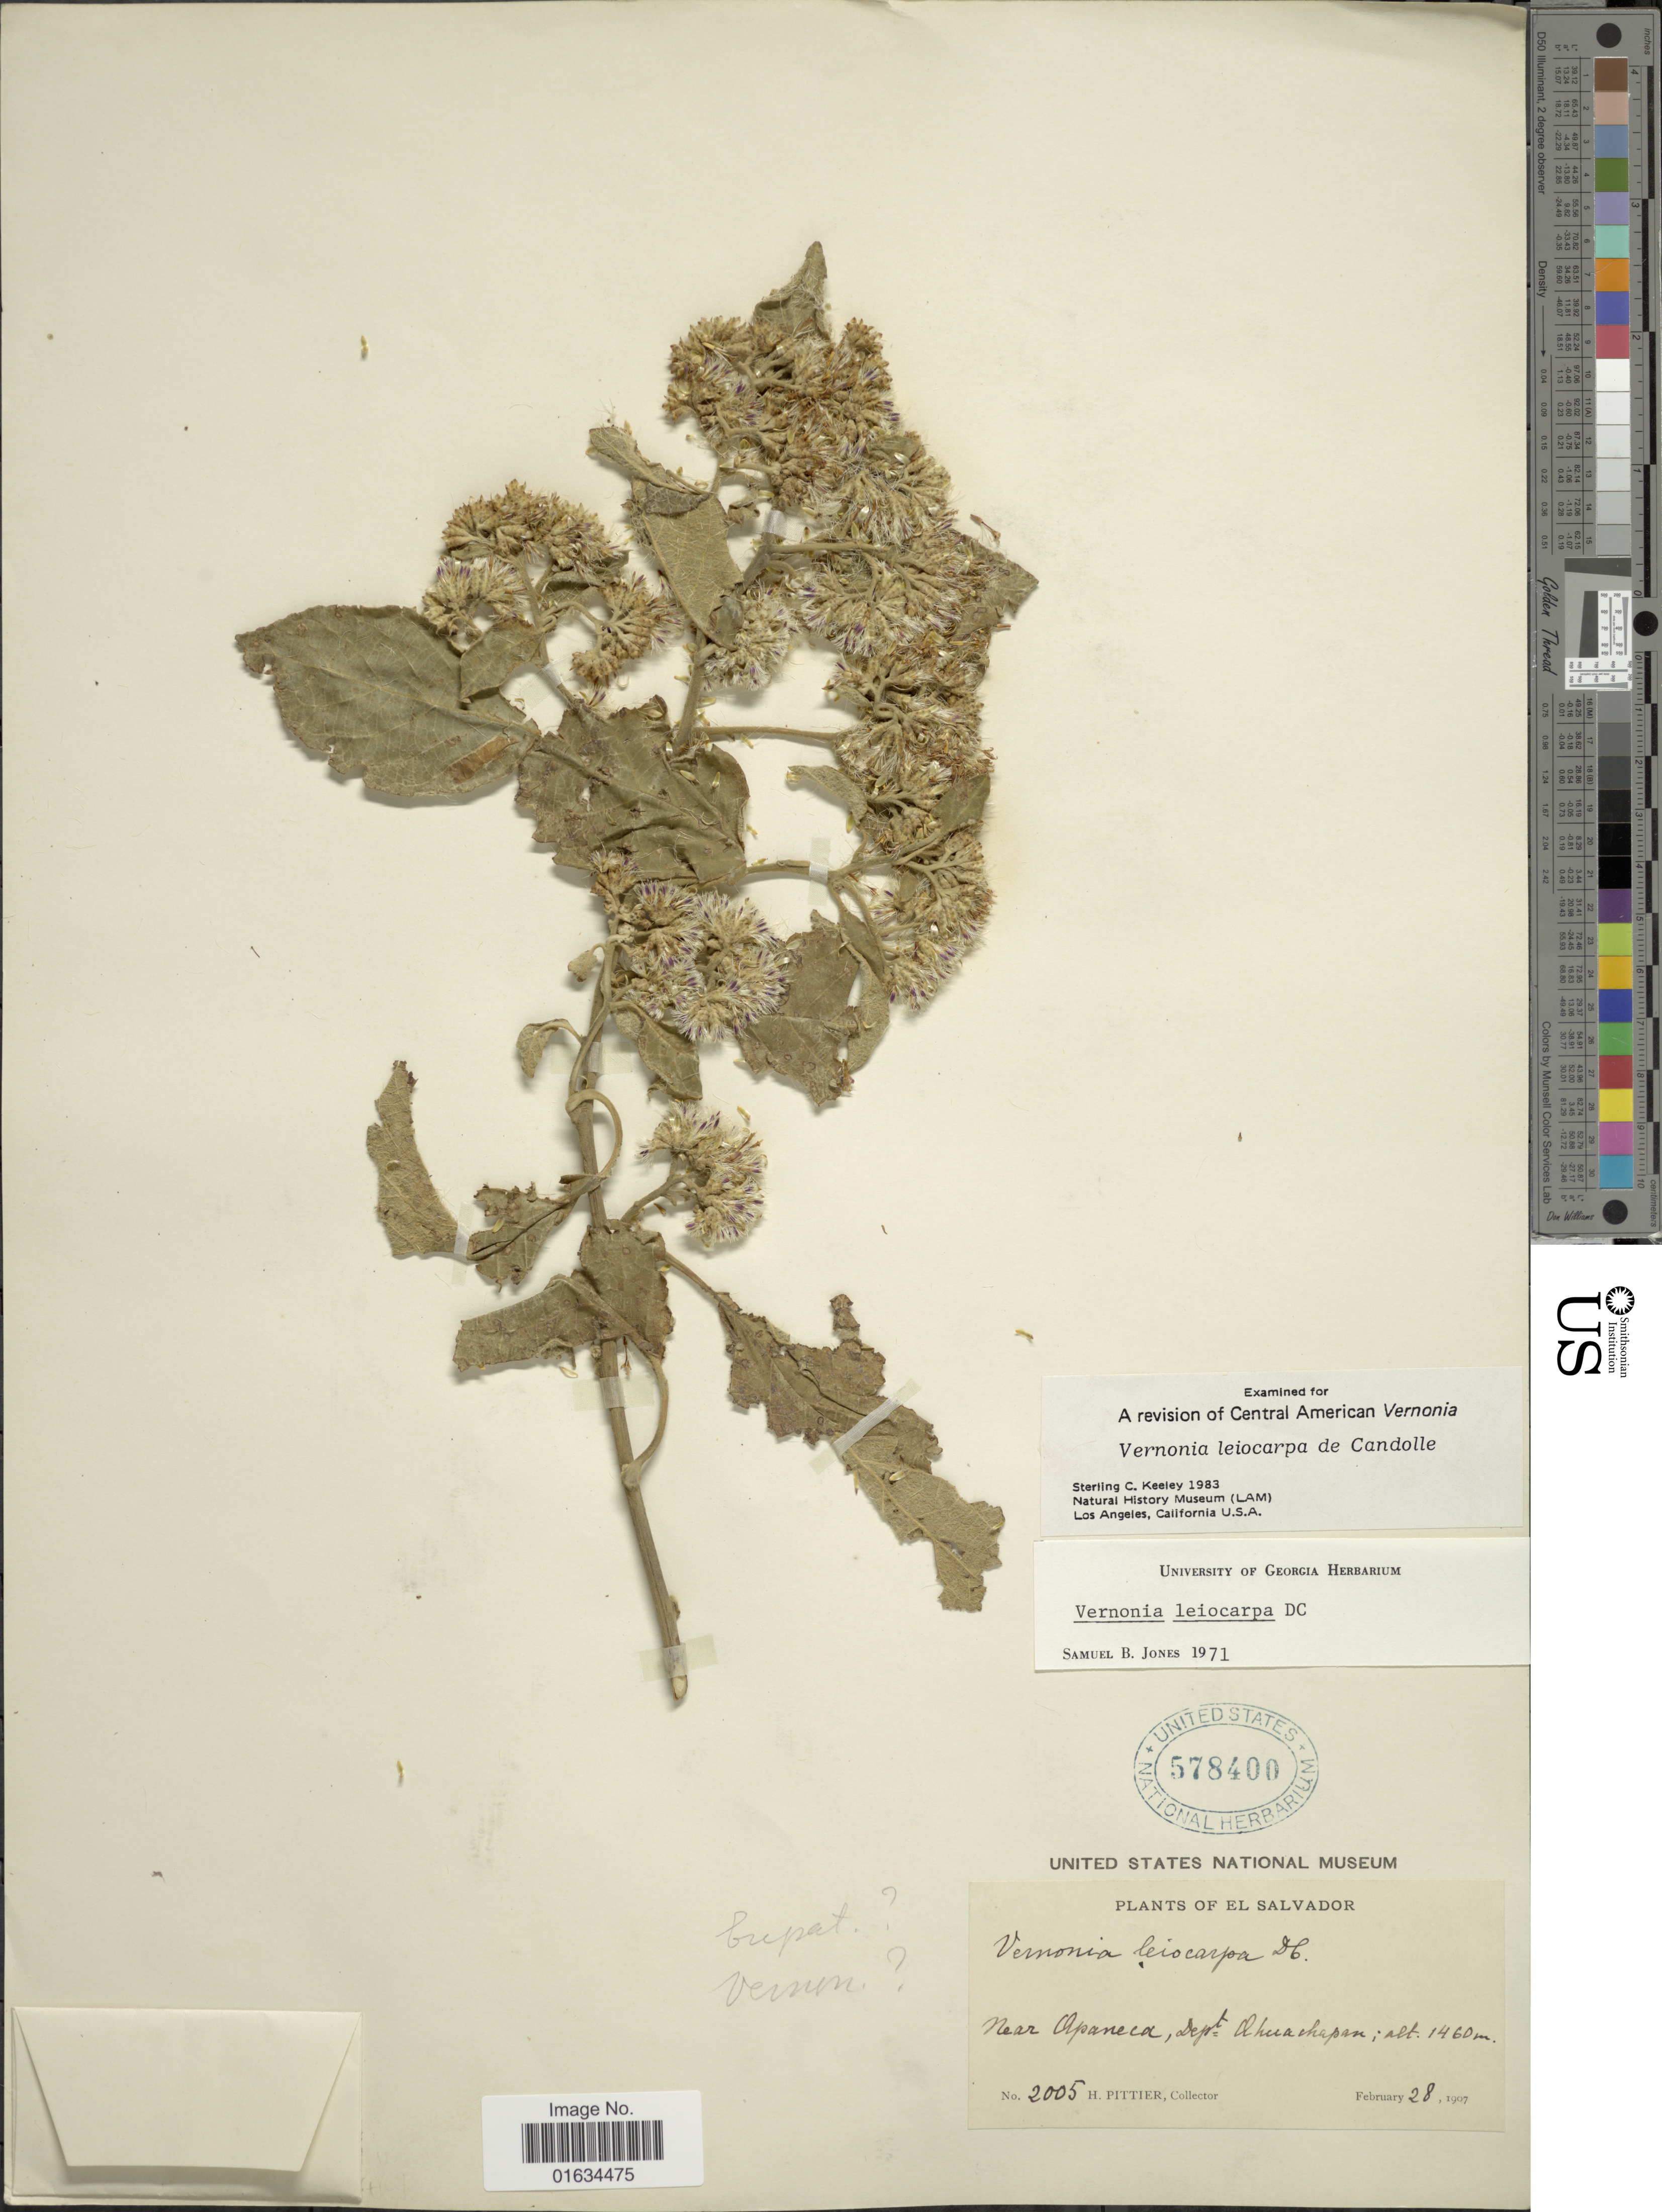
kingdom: Plantae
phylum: Tracheophyta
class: Magnoliopsida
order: Asterales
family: Asteraceae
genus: Eremosis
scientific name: Eremosis leiocarpa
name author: (DC.) Gleason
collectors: H. F. Pittier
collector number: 2005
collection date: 1907-02-28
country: El Salvador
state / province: Ahuachapan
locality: Near Apaneca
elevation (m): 1460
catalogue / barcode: US 578400